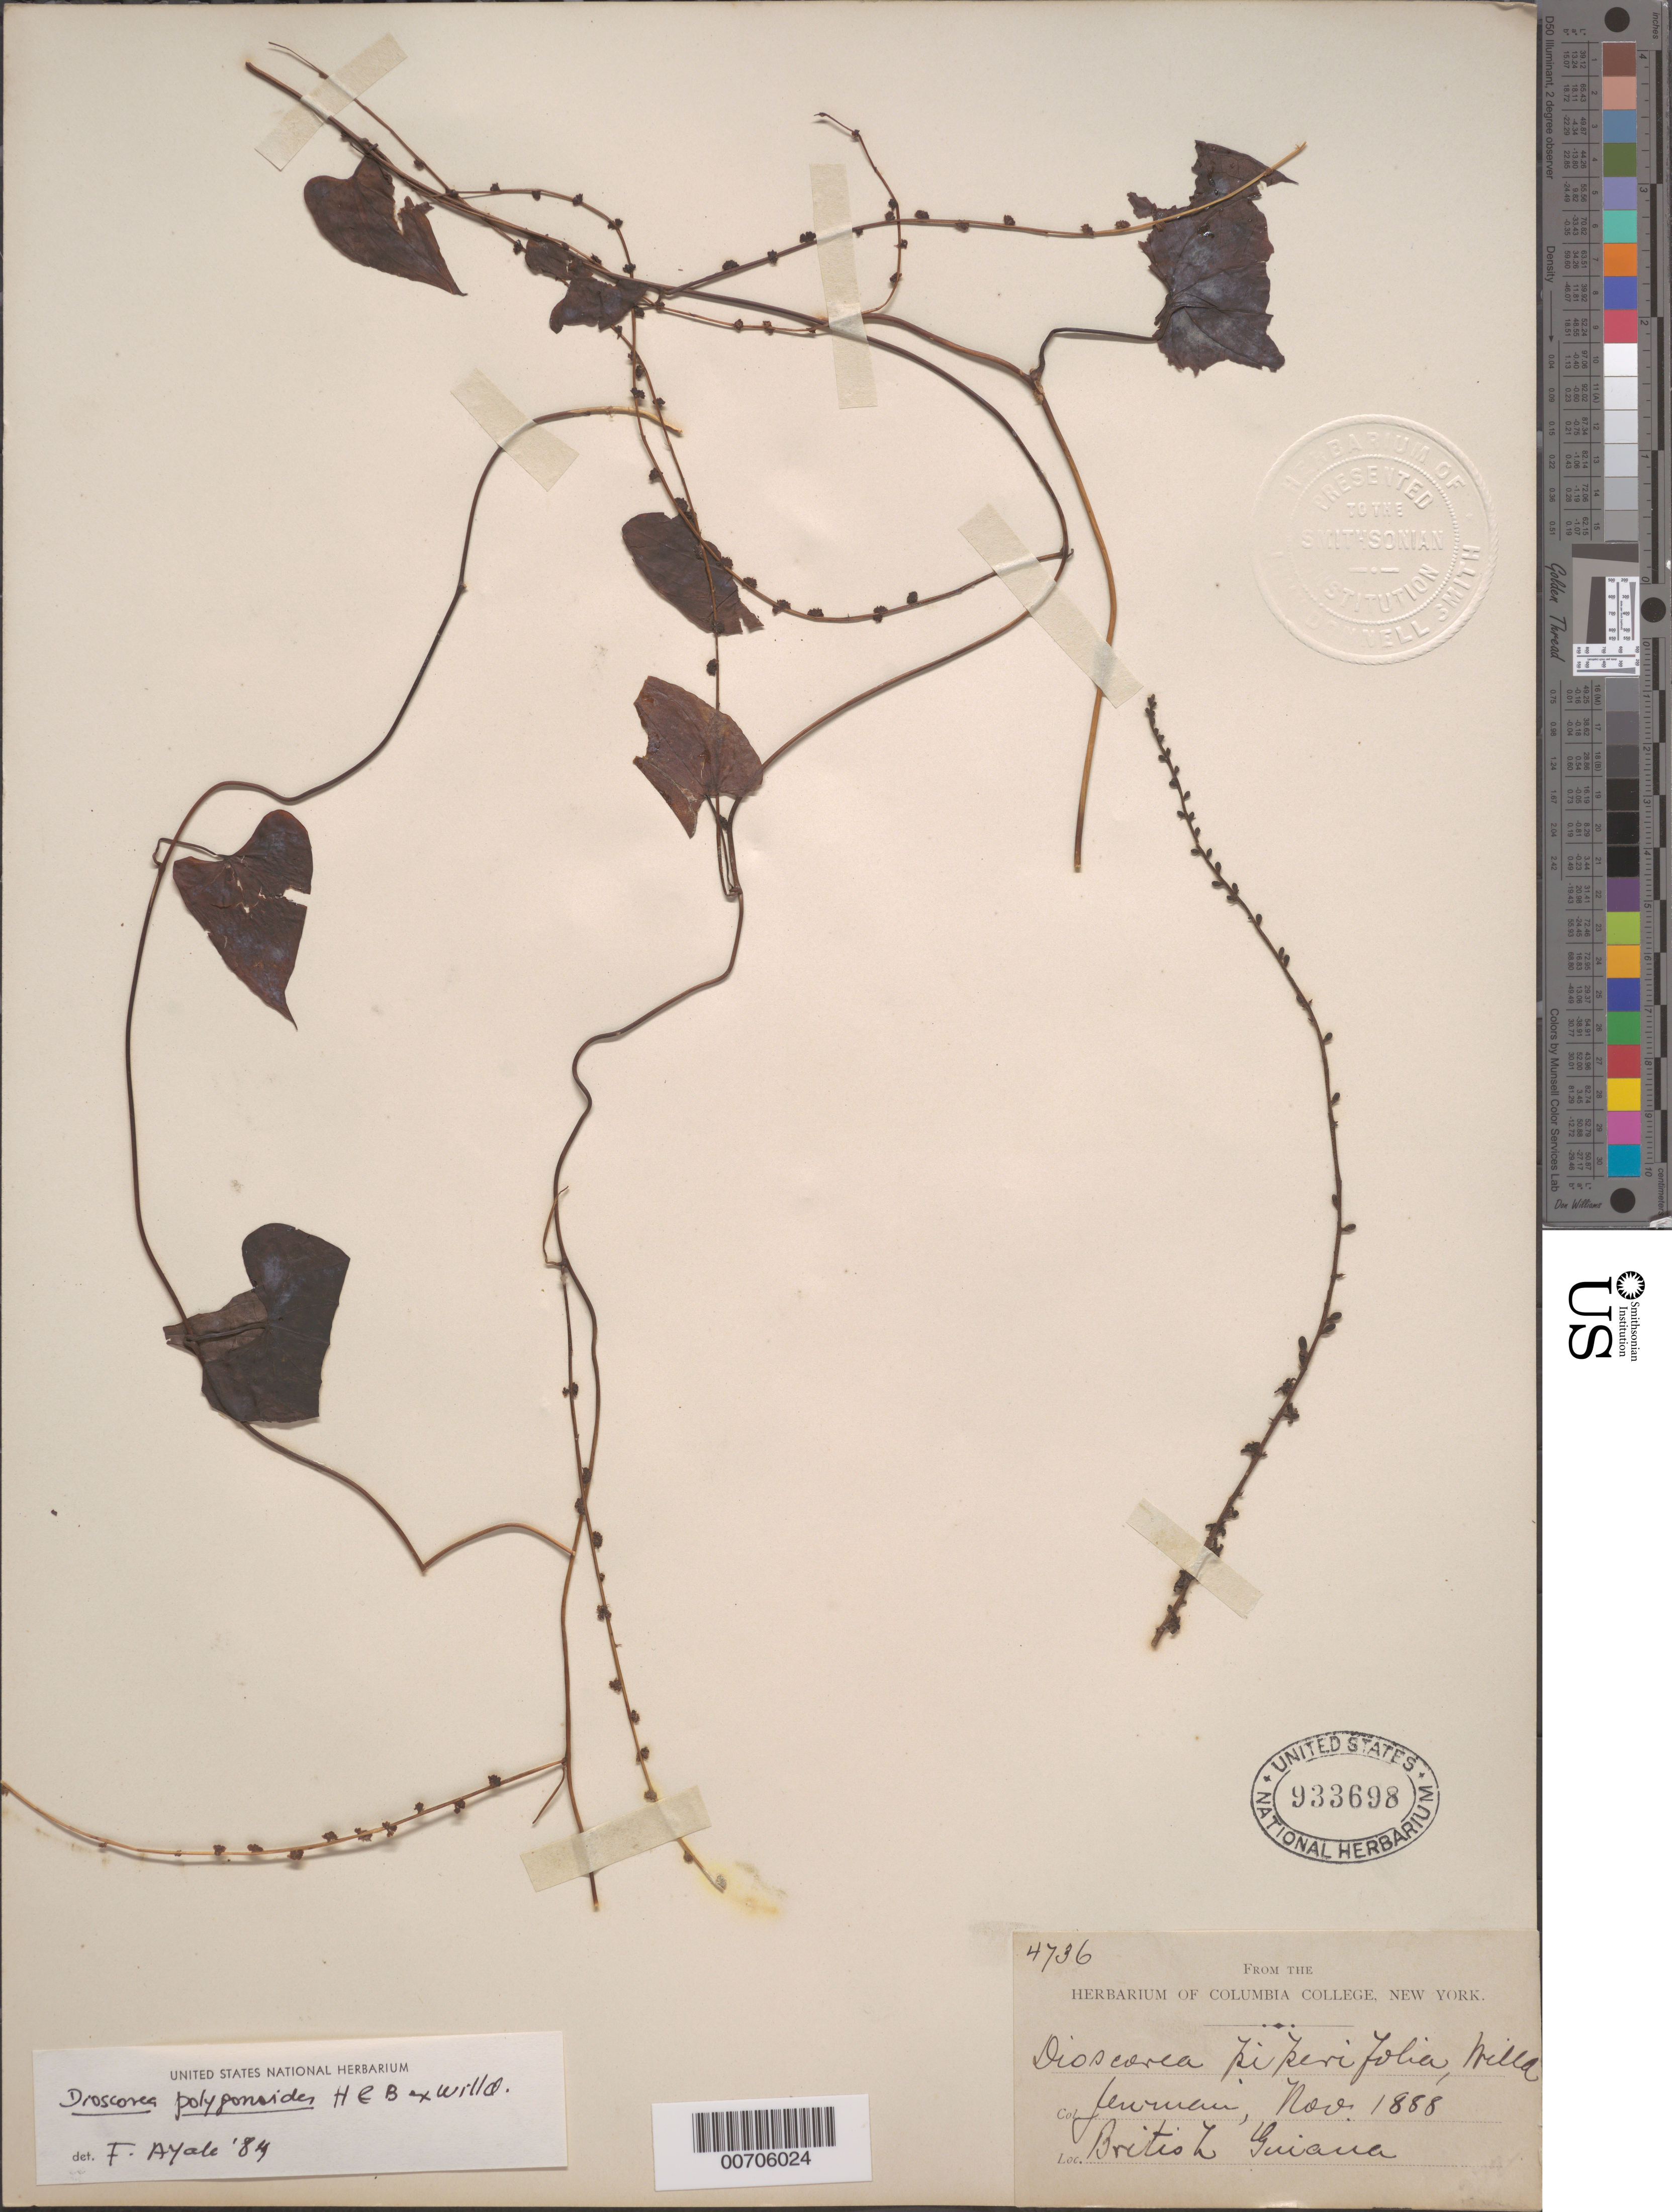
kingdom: Plantae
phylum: Tracheophyta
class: Liliopsida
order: Dioscoreales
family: Dioscoreaceae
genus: Dioscorea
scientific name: Dioscorea polygonoides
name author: Humb. & Bonpl. ex Willd.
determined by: Ayala F., Franklin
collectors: G. S. Jenman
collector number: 4736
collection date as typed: November 1888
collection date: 1888-11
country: Guyana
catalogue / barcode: US 933698